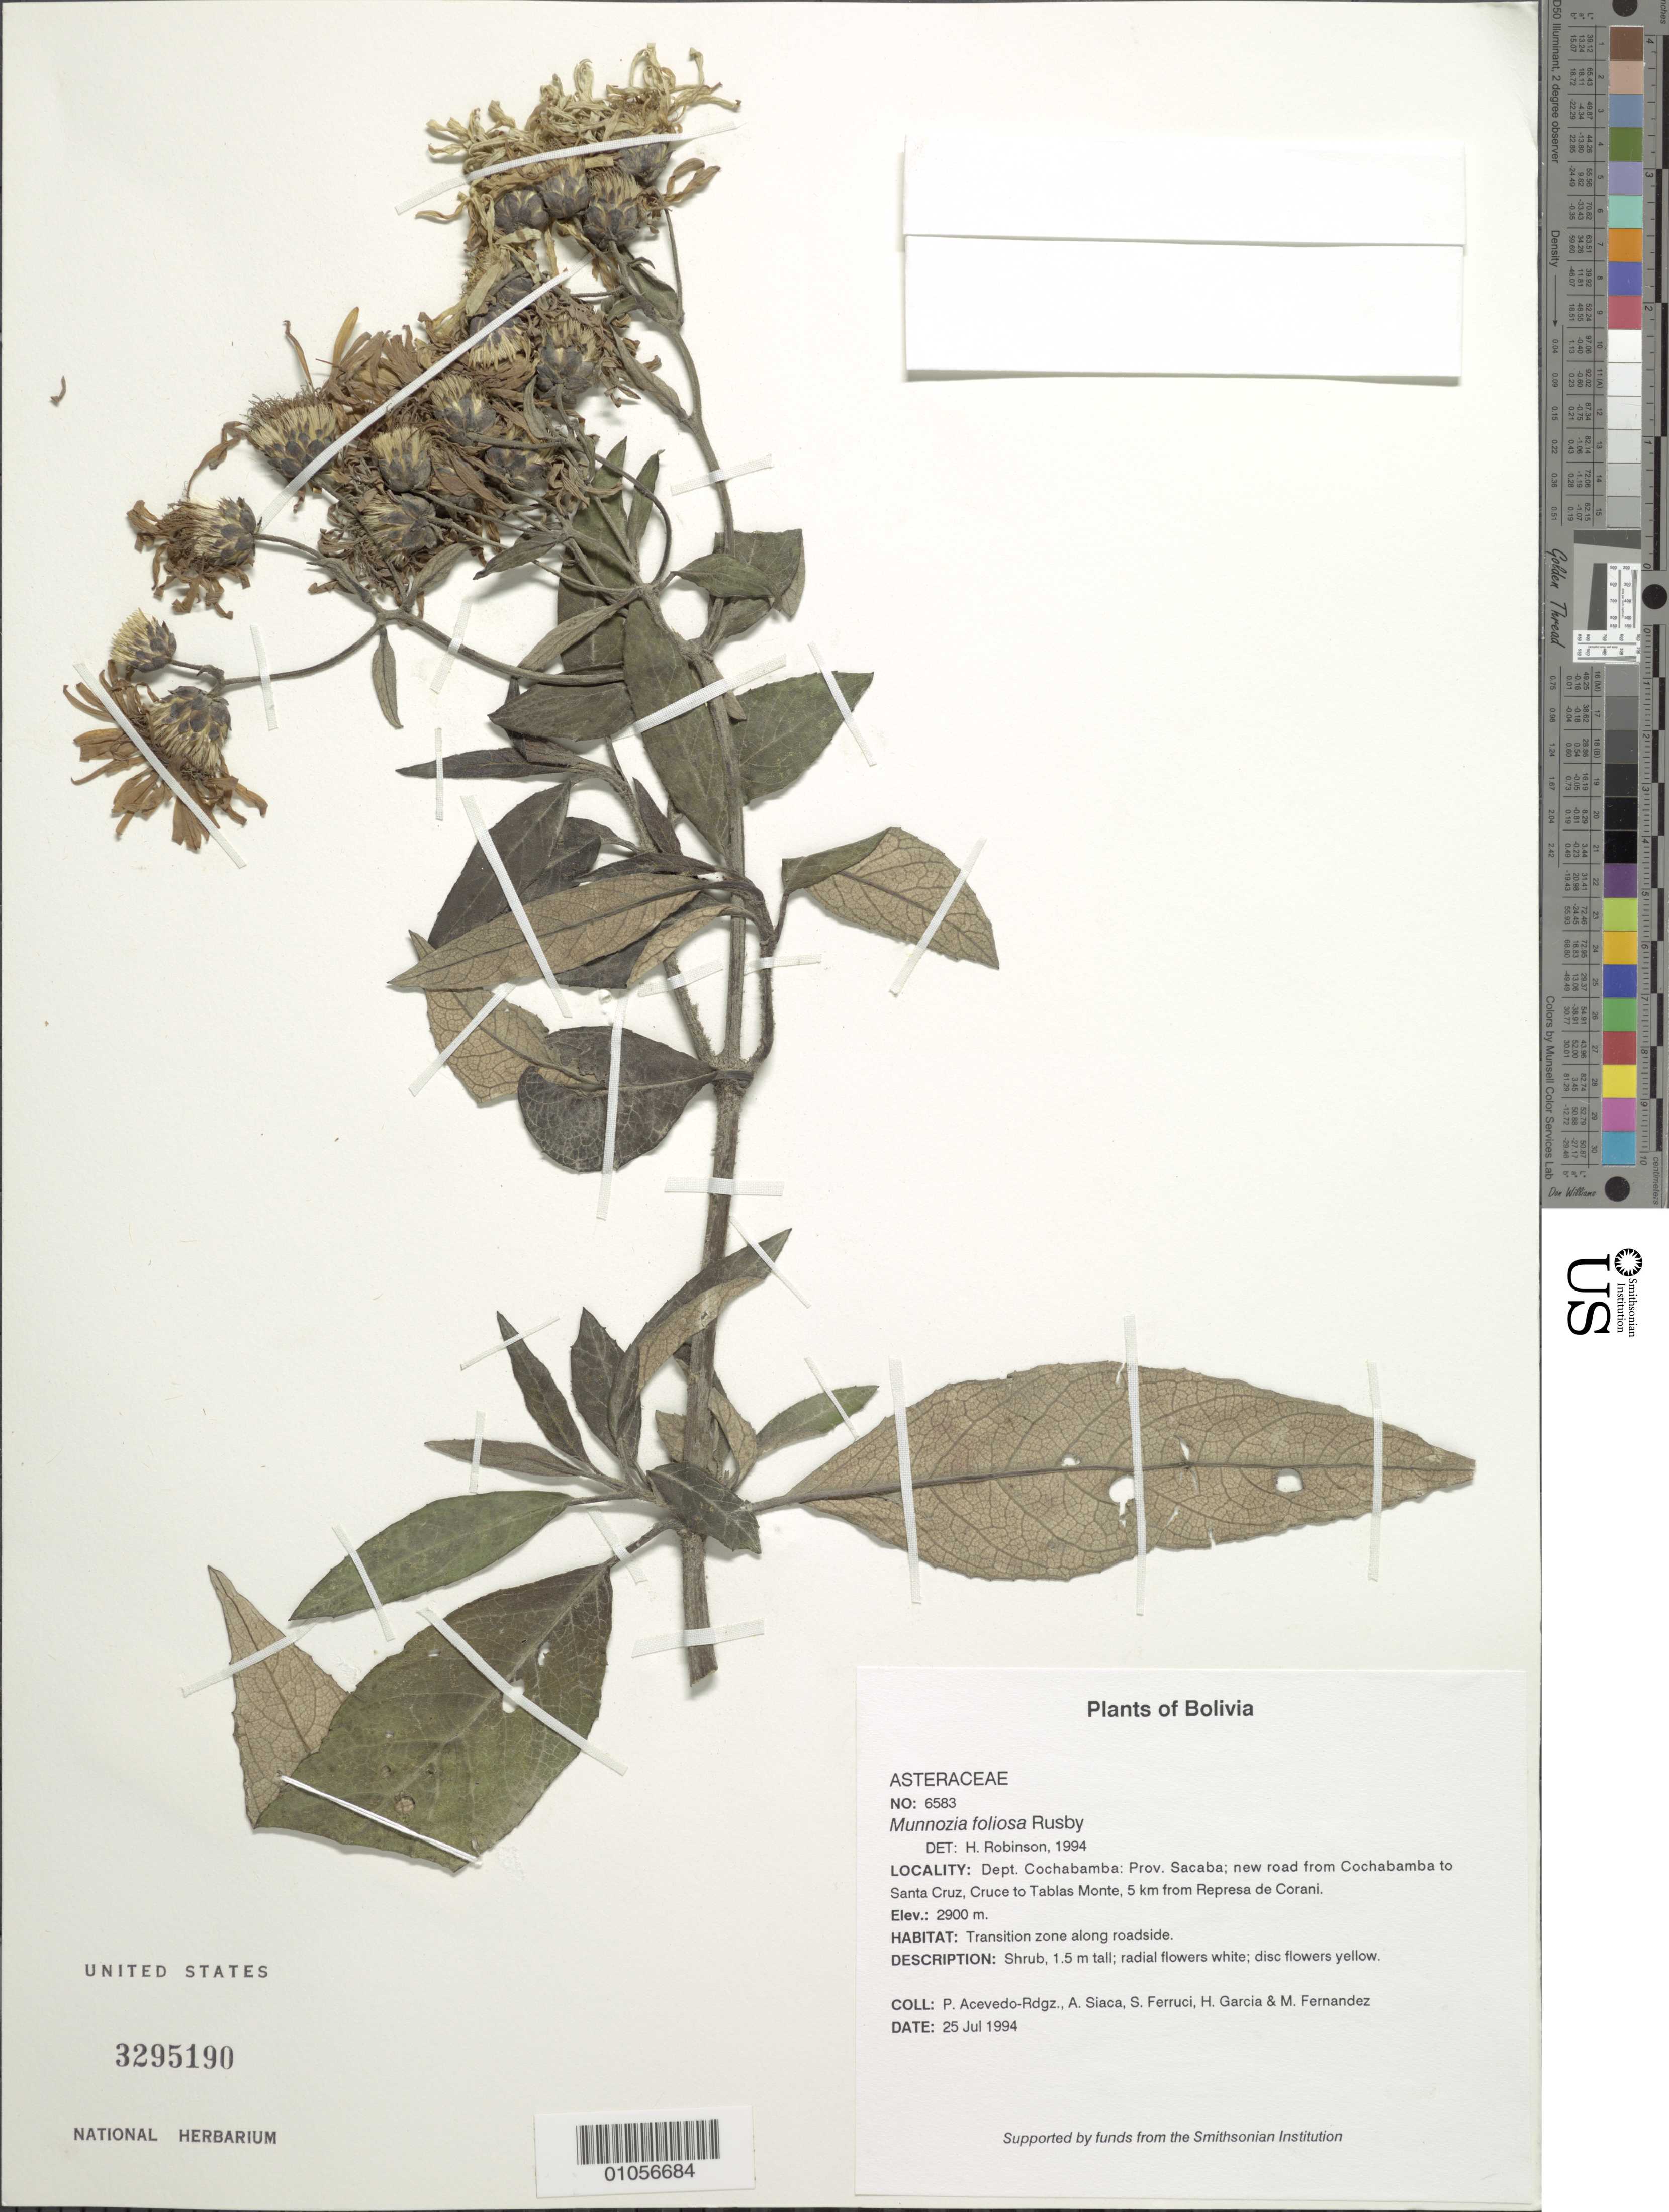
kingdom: Plantae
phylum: Tracheophyta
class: Magnoliopsida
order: Asterales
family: Asteraceae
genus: Munnozia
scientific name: Munnozia foliosa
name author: Rusby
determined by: Robinson, Harold E., (US)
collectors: P. Acevedo-Rodr., A. Siaca, S. Ferrucci, H. Garcia & M. Fernández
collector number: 6583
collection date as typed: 25 Jul 1994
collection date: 1994-07-25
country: Bolivia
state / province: Cochabamba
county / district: Sacaba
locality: Depart. Cochabamba; Prov. Sacaba; new road from Cochabamba to Santa Cruz; Cruce to Tablas Monte, 5 km from Represa de Corani.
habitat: Transition zone along roadside.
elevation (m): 2900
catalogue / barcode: US 3295190